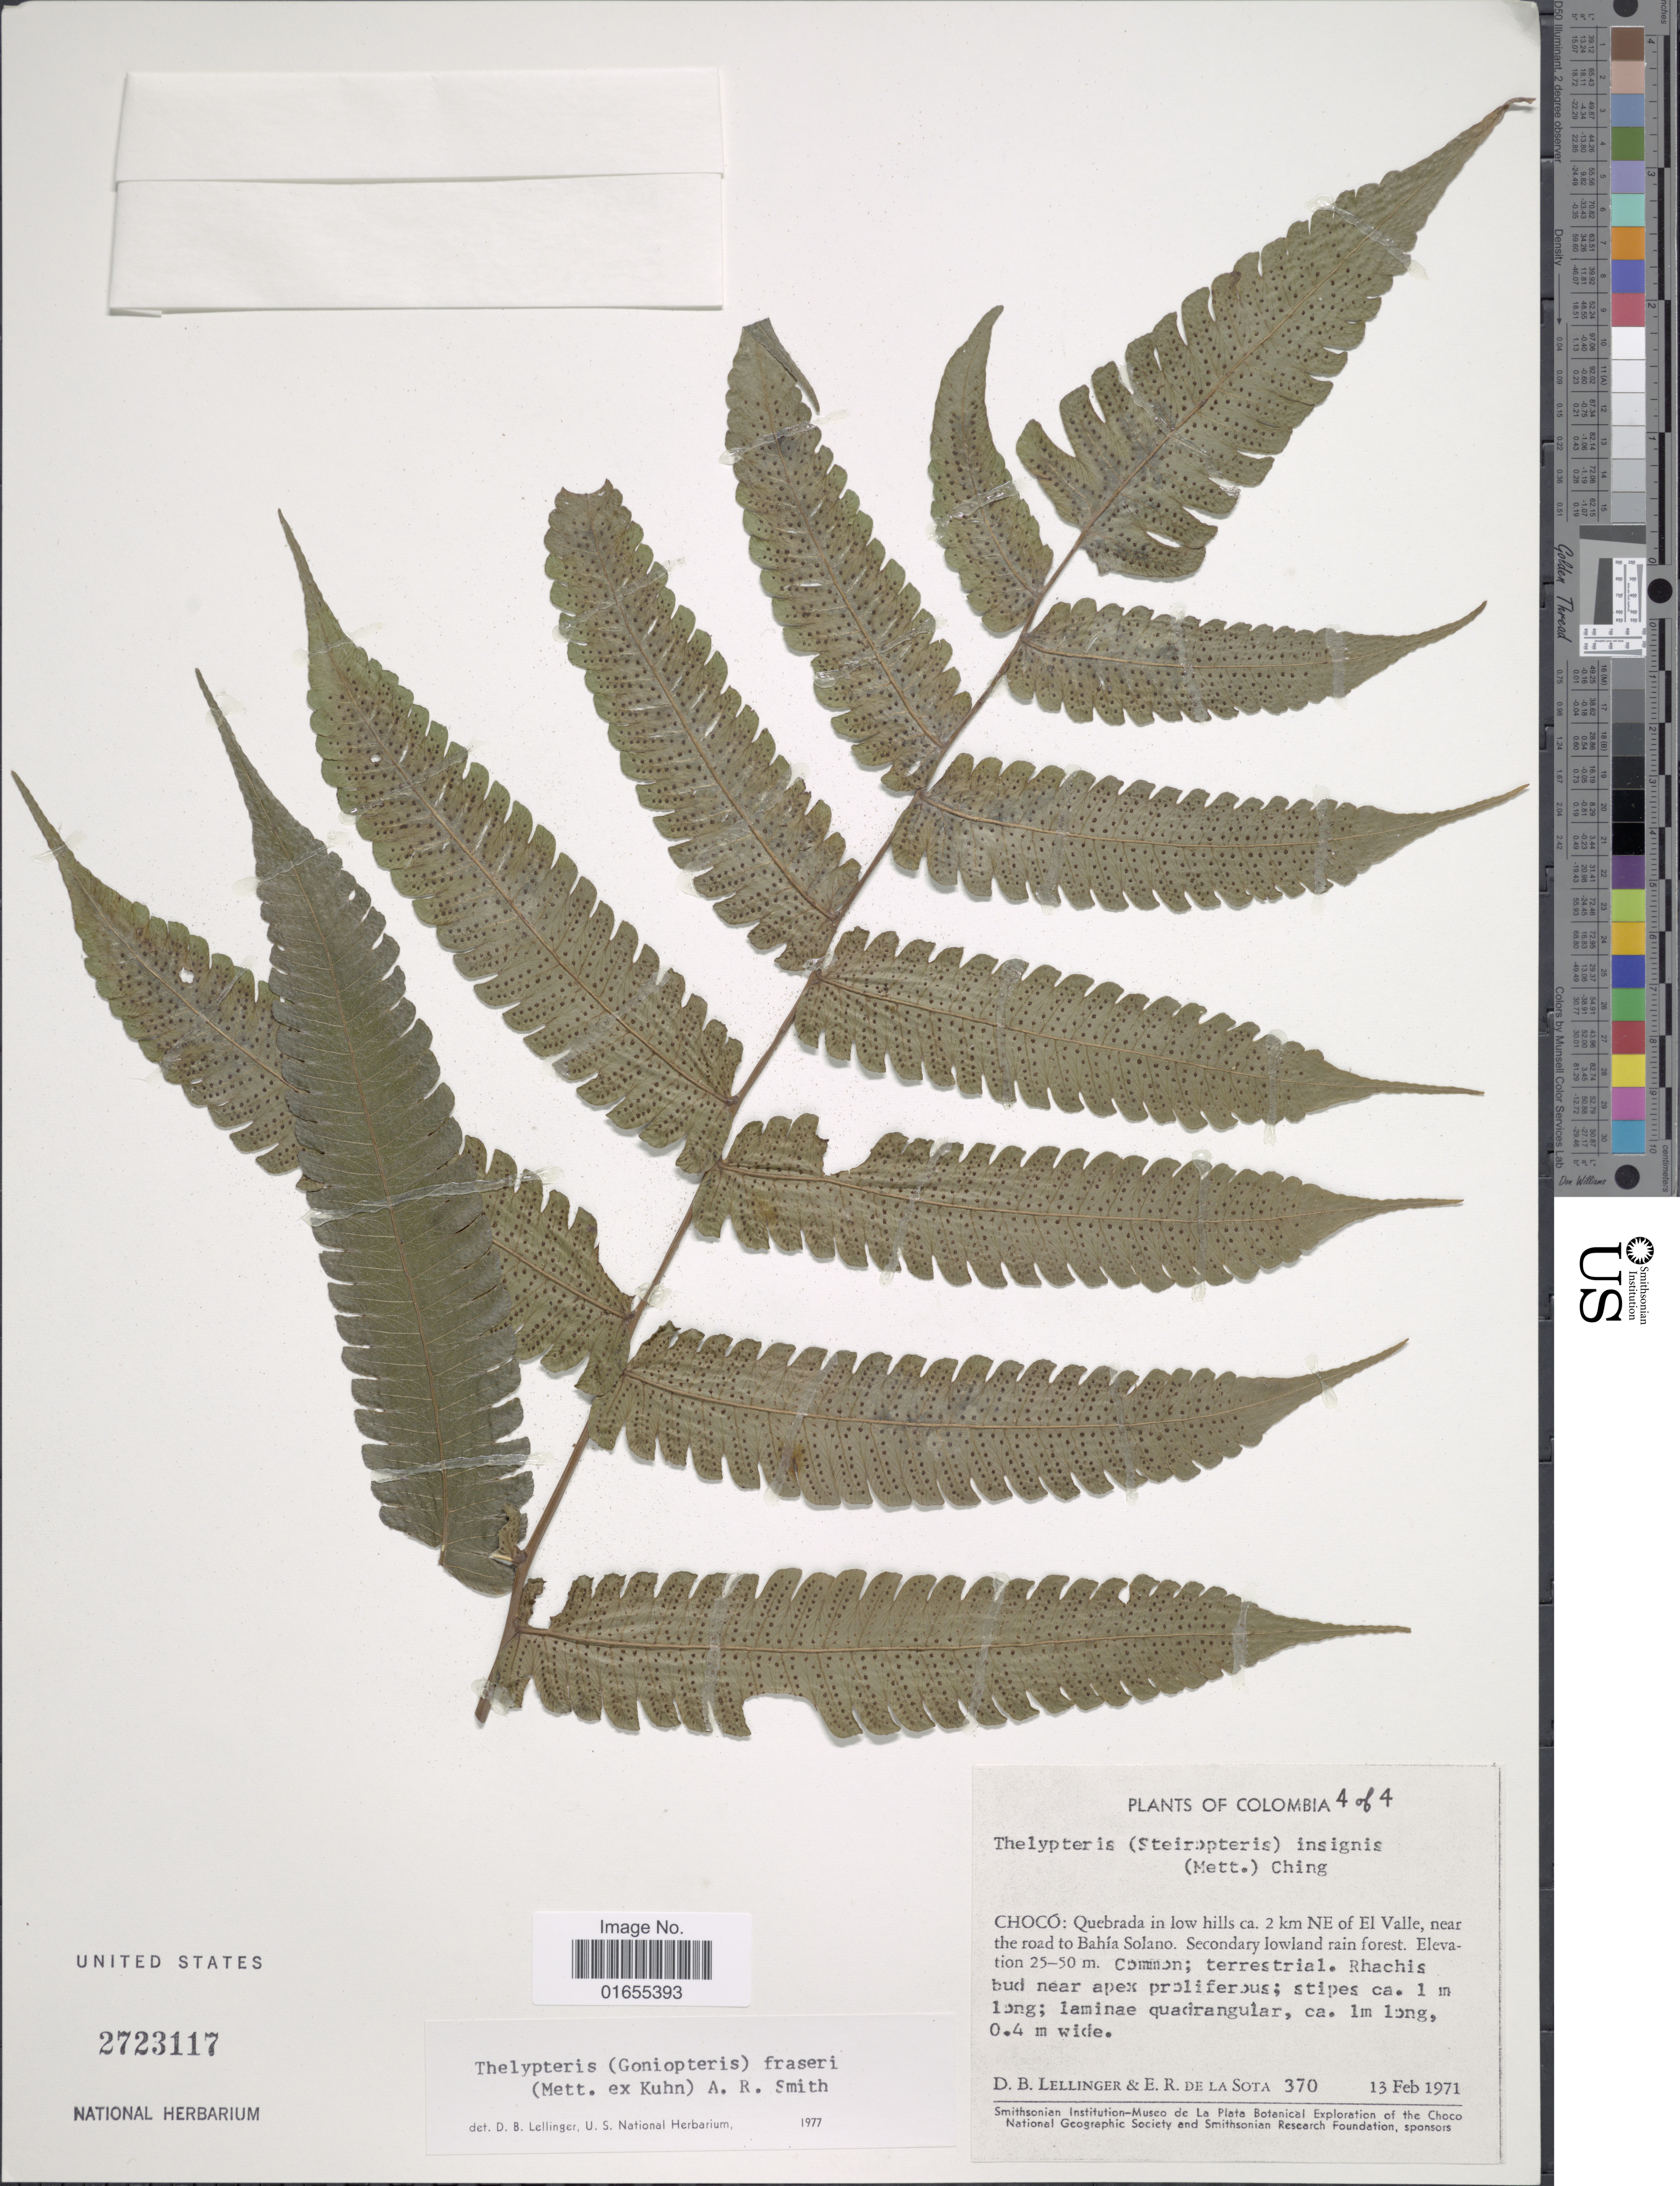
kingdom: Plantae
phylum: Tracheophyta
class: Polypodiopsida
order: Polypodiales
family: Thelypteridaceae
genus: Goniopteris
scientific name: Goniopteris fraseri (Mett.) comb. nov., ined 2015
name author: (Mett.)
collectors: D. B. Lellinger & E. R. de la Sota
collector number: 370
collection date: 1971-02-13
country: Colombia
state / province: Chocó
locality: Quebrada in low hills ca. 2 km NE of El Valle, near the road to Bahia Solano, Secondary lowland rain forest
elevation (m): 25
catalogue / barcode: US 2723117